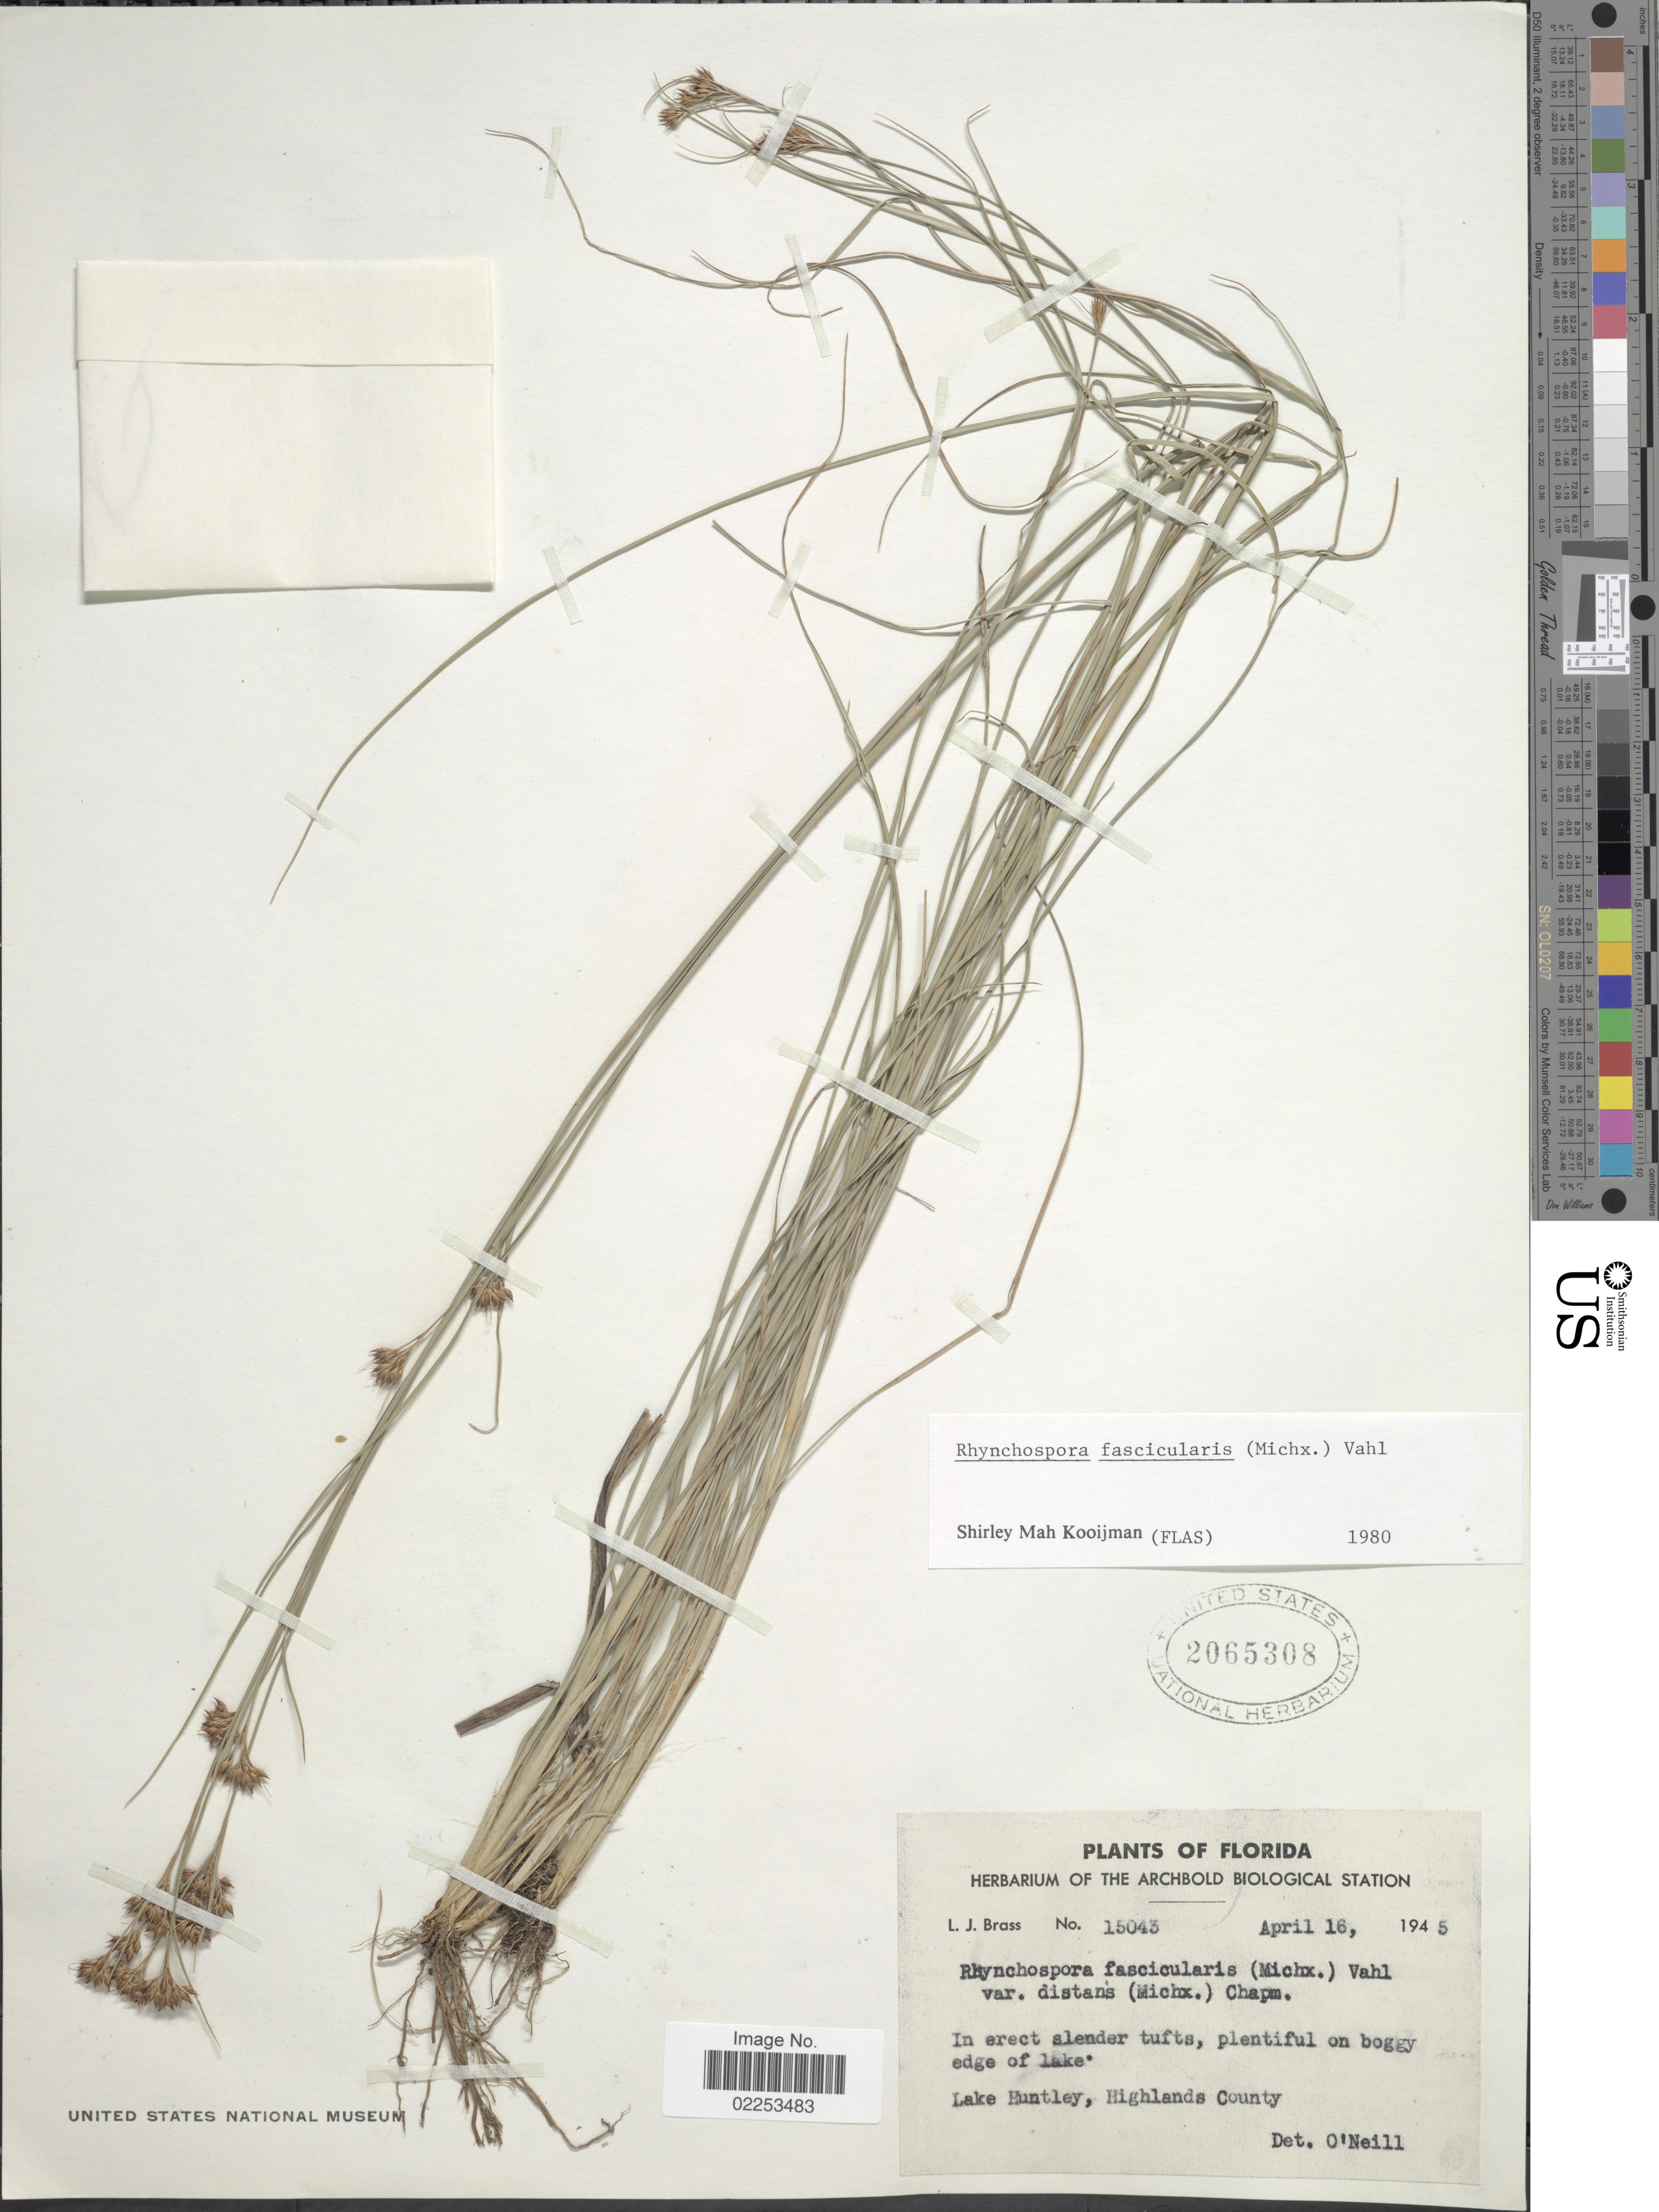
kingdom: Plantae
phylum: Tracheophyta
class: Liliopsida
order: Poales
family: Cyperaceae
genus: Rhynchospora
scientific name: Rhynchospora fascicularis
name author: (Michx.) Vahl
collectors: L. J. Brass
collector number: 15043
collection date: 1945-04-16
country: United States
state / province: Florida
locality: In erect slender tufts, pletiful on boggy edge of lake, Lake Huntley, Highlands County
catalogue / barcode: US 2065308